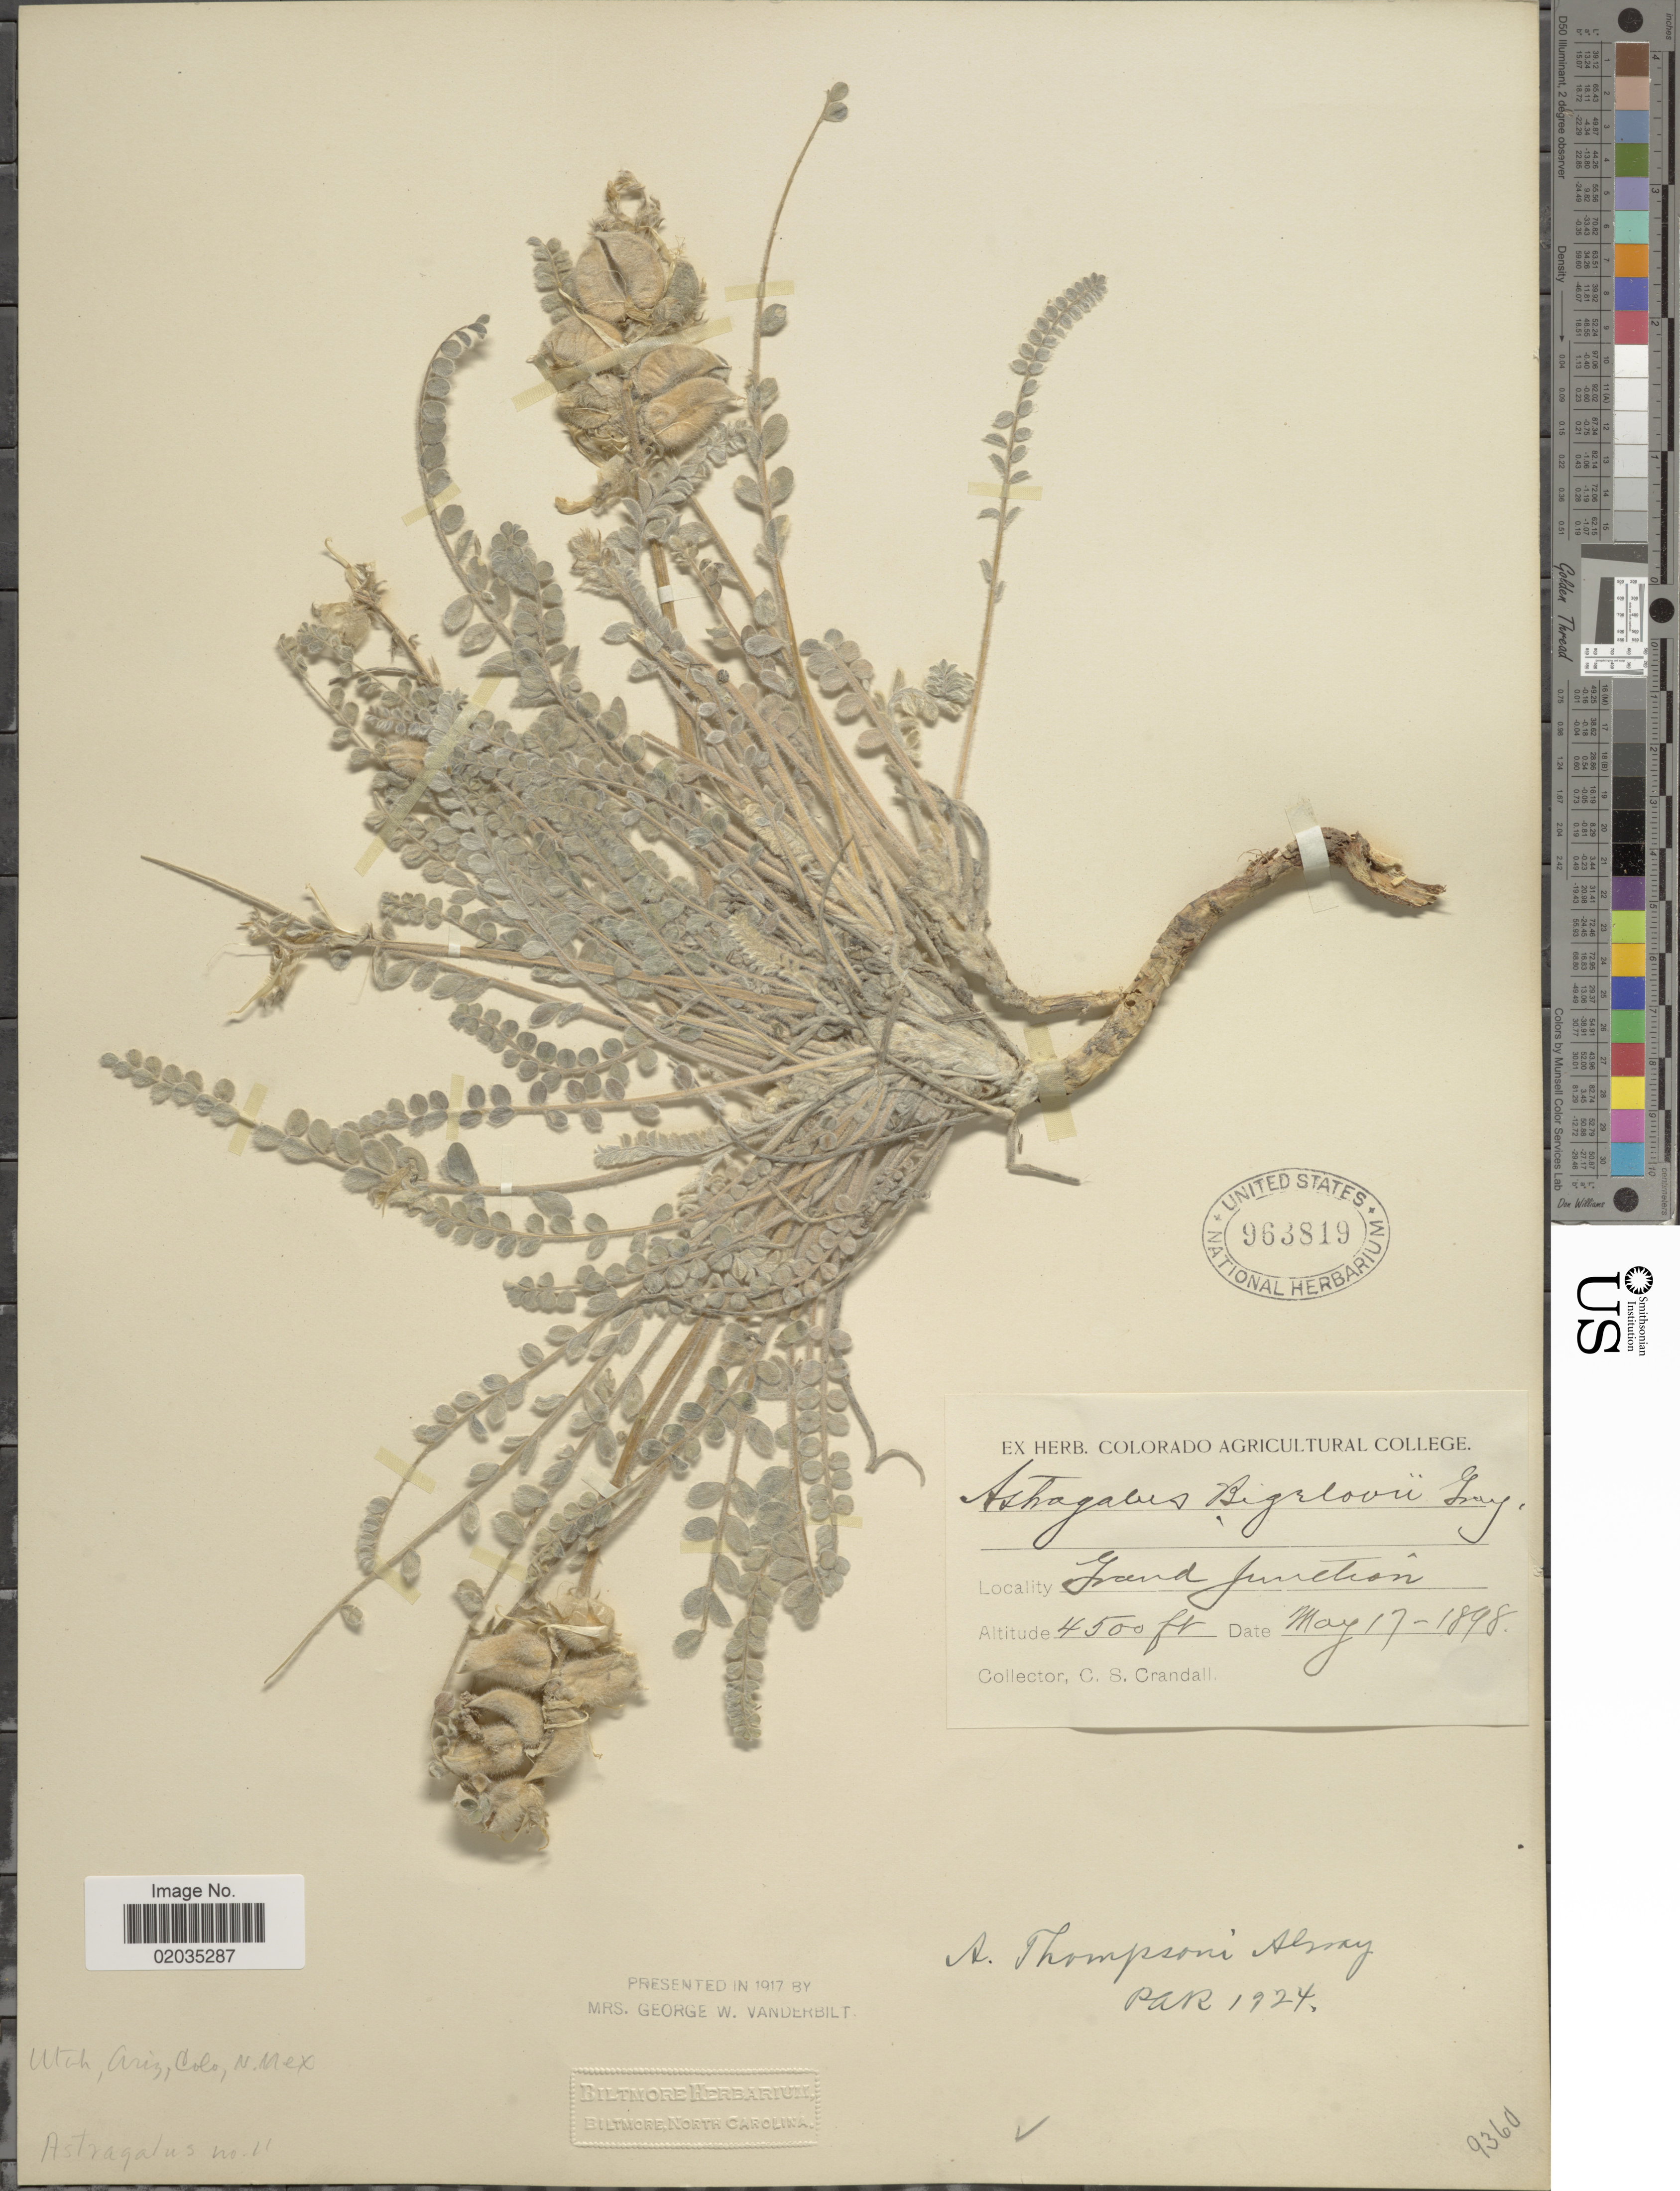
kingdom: Plantae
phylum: Tracheophyta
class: Magnoliopsida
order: Fabales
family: Fabaceae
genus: Astragalus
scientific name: Astragalus thompsonae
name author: S. Watson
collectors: C. Crandall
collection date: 1898-05-17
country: United States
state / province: Colorado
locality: Grand Junction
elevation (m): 1372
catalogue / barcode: US 963819